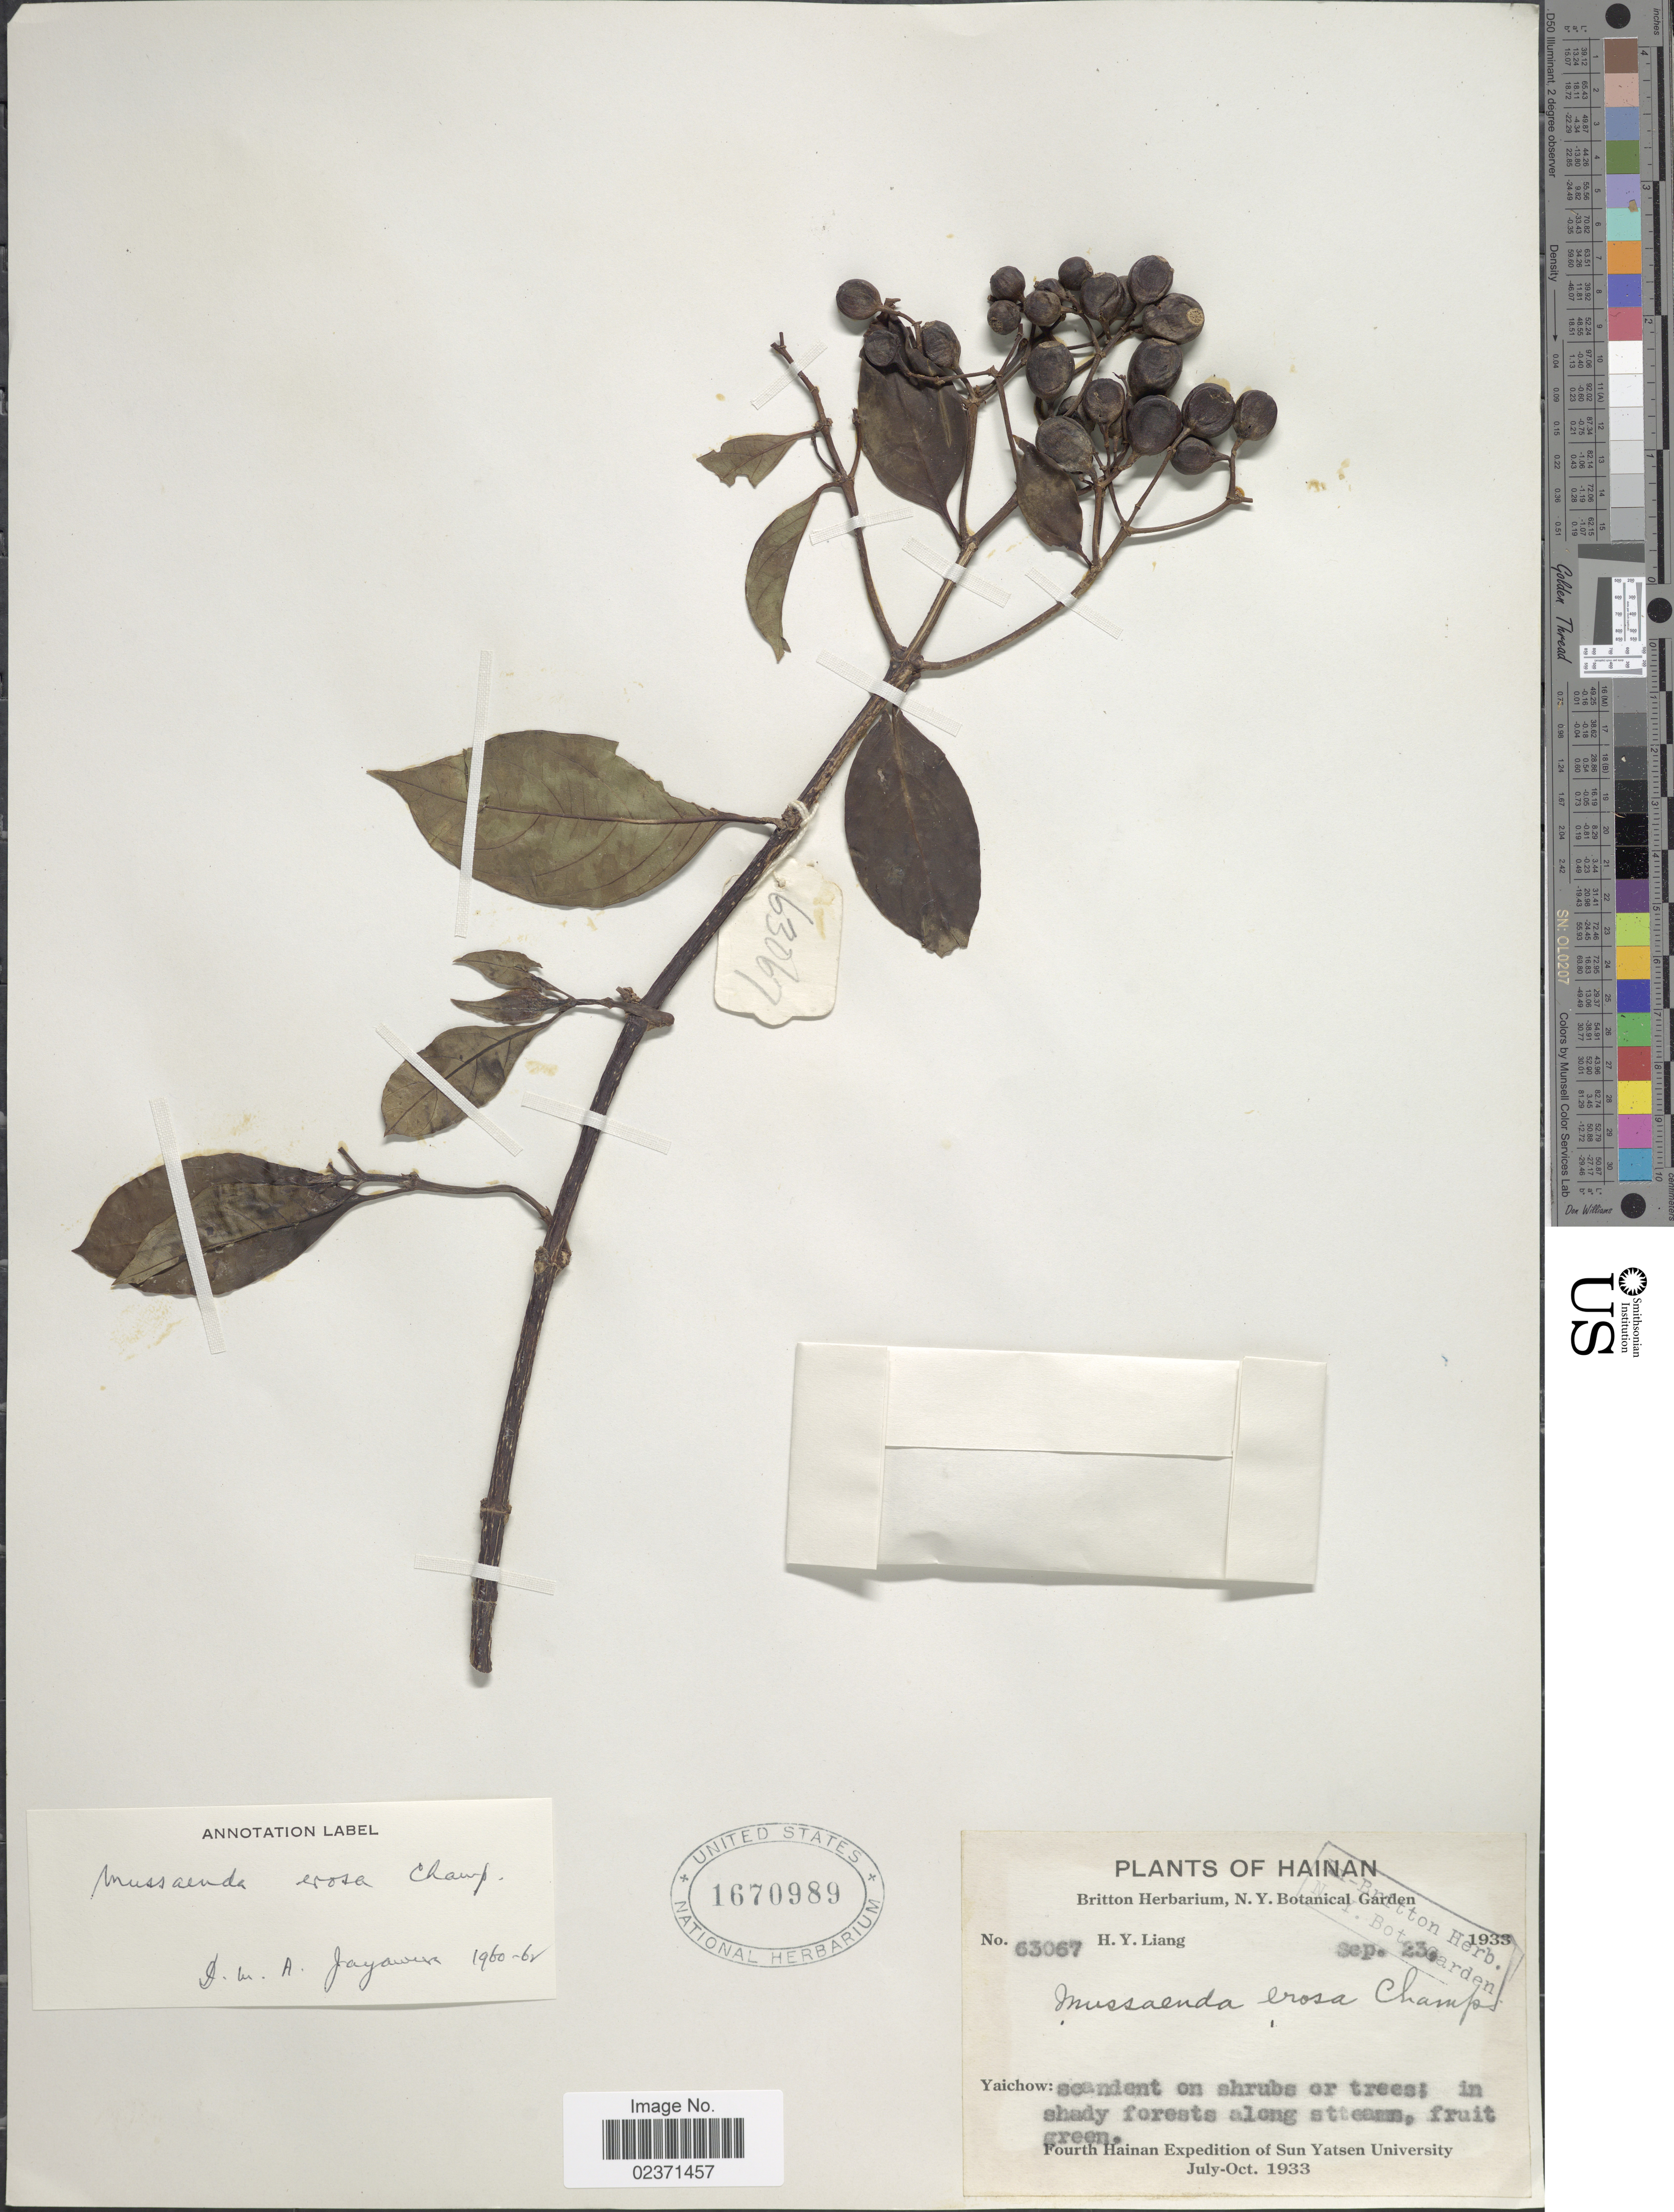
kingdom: Plantae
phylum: Tracheophyta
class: Magnoliopsida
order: Gentianales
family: Rubiaceae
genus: Mussaenda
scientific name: Mussaenda erosa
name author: Champ. ex Benth.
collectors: H. Y. Liang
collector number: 63067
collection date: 1933-09-23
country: China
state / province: Hainan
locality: Yaichow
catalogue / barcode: US 1670989